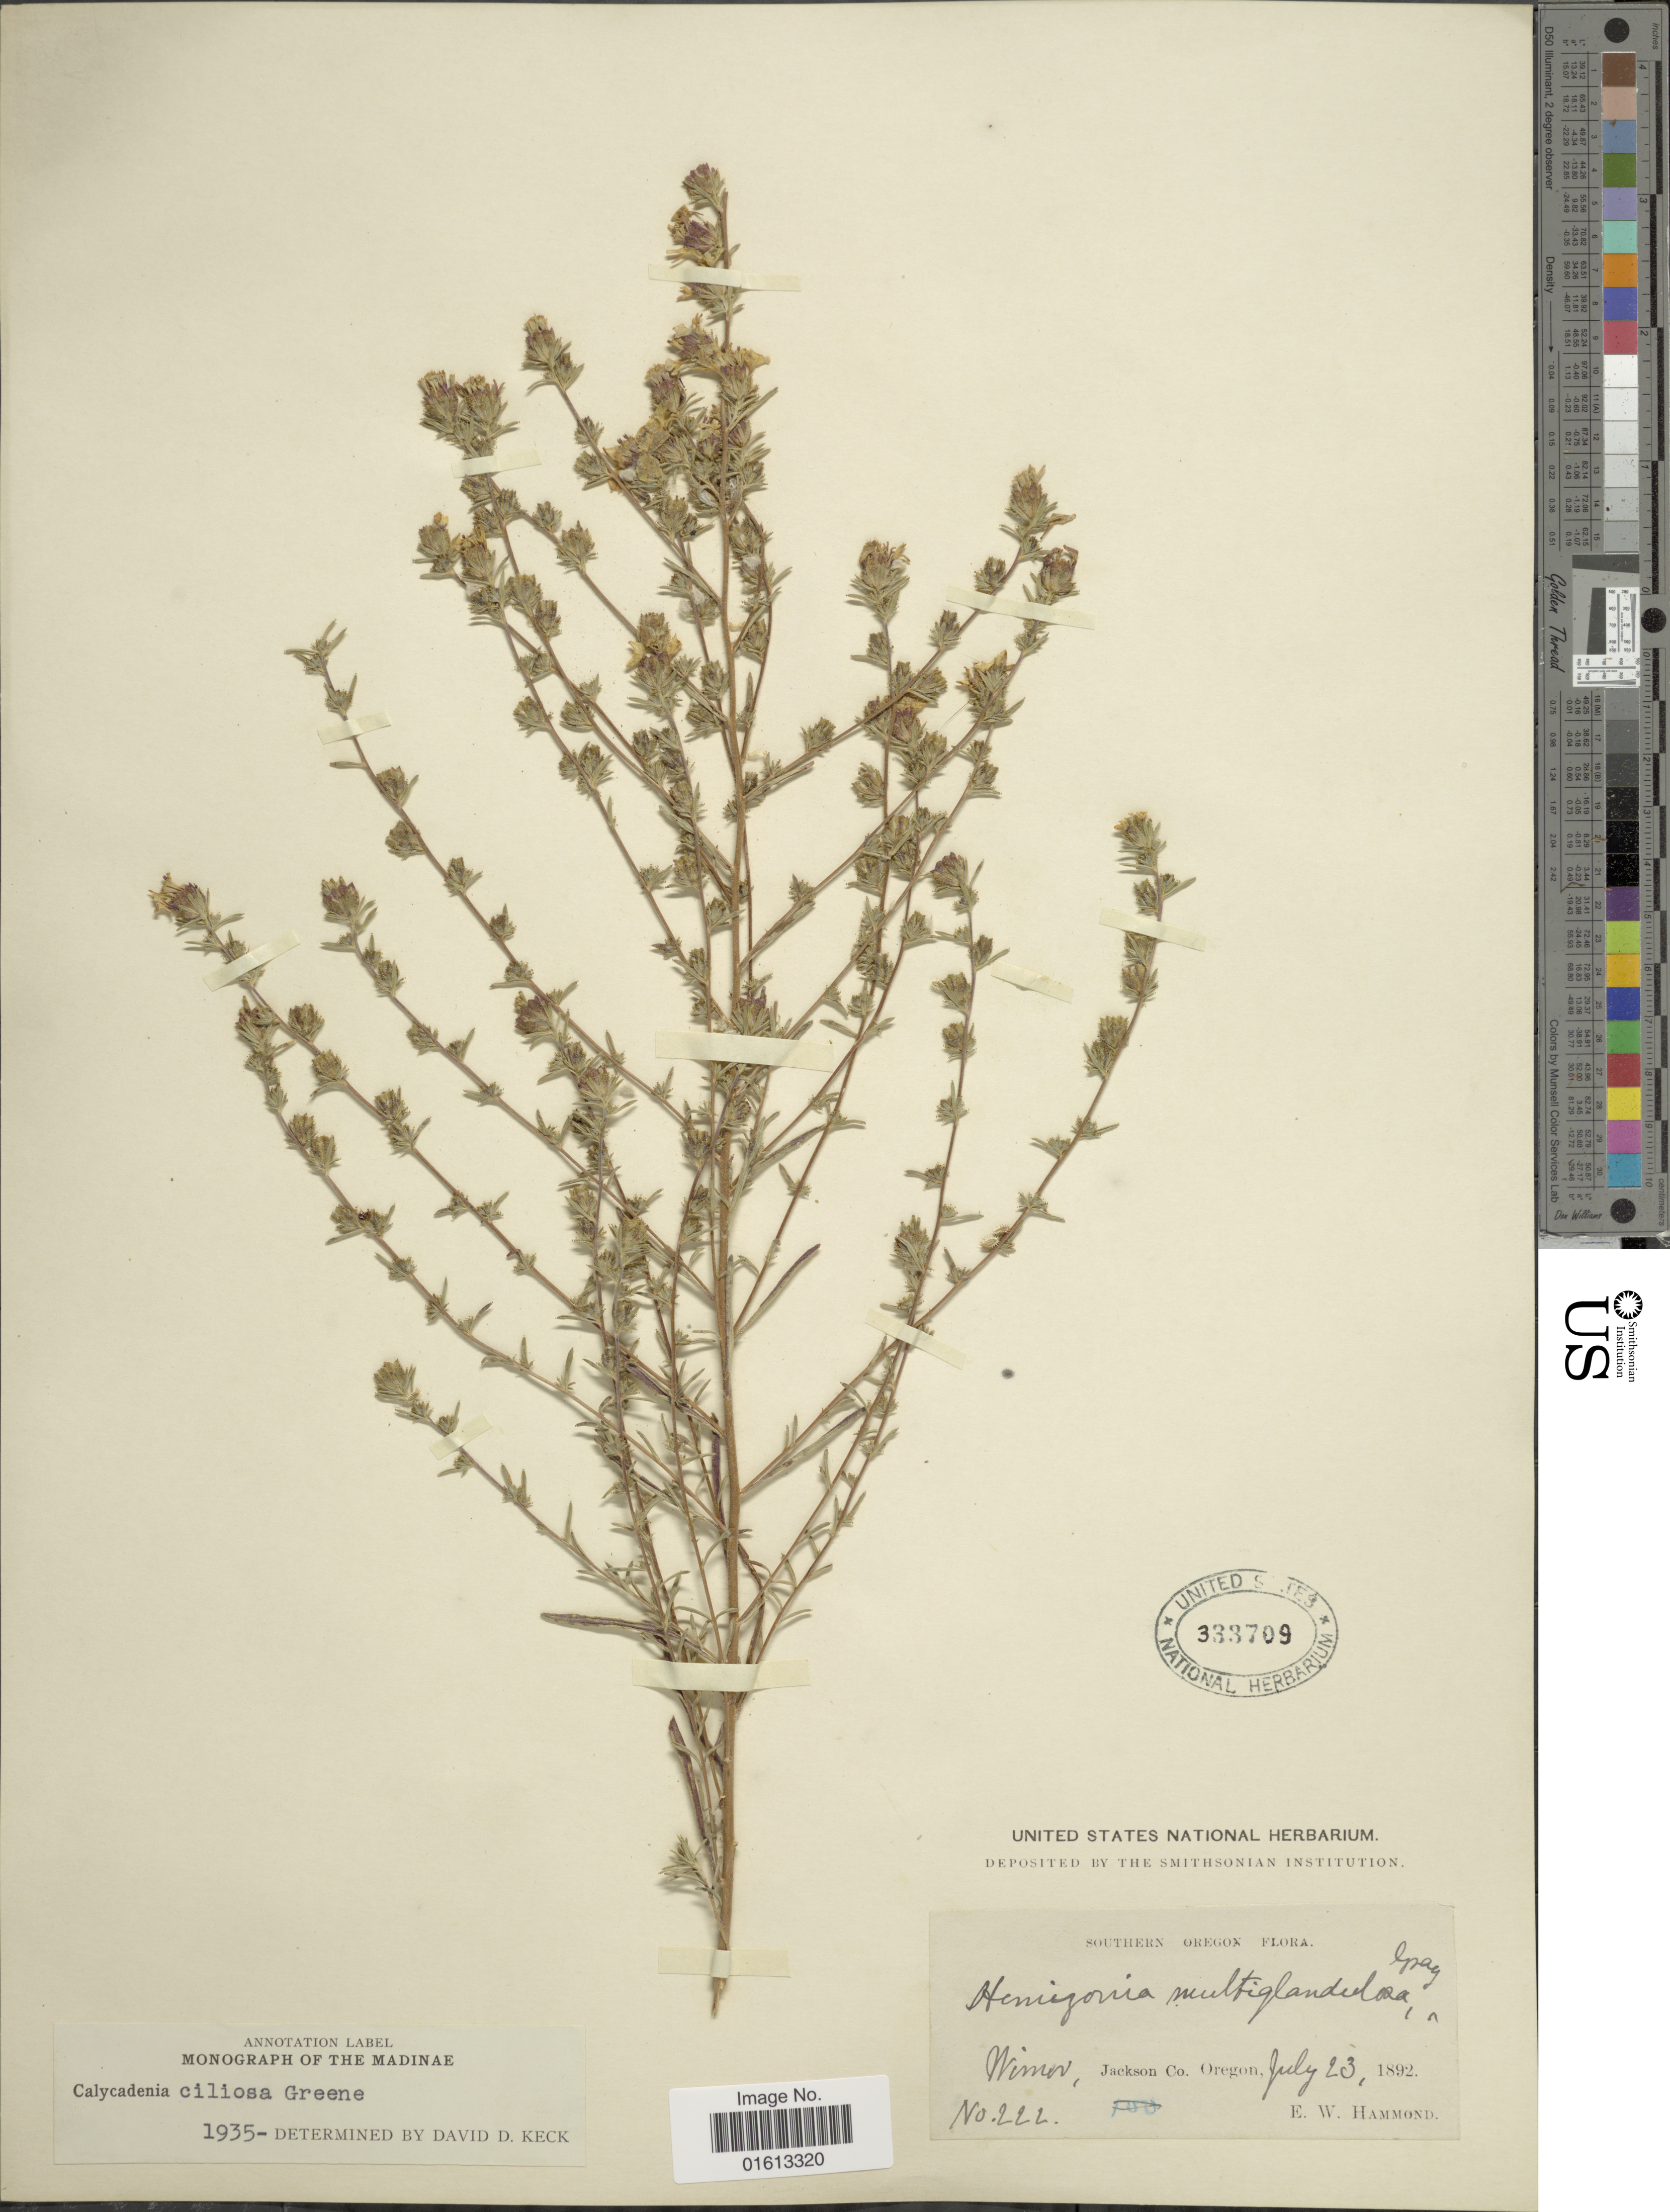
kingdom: Plantae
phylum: Tracheophyta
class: Magnoliopsida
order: Asterales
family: Asteraceae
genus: Calycadenia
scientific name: Calycadenia ciliosa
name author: Greene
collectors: E. Hammond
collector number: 222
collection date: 1892-07-23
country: United States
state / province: Oregon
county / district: Jackson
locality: Southern Oregon, Wimer, Jackson Co.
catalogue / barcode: US 333709